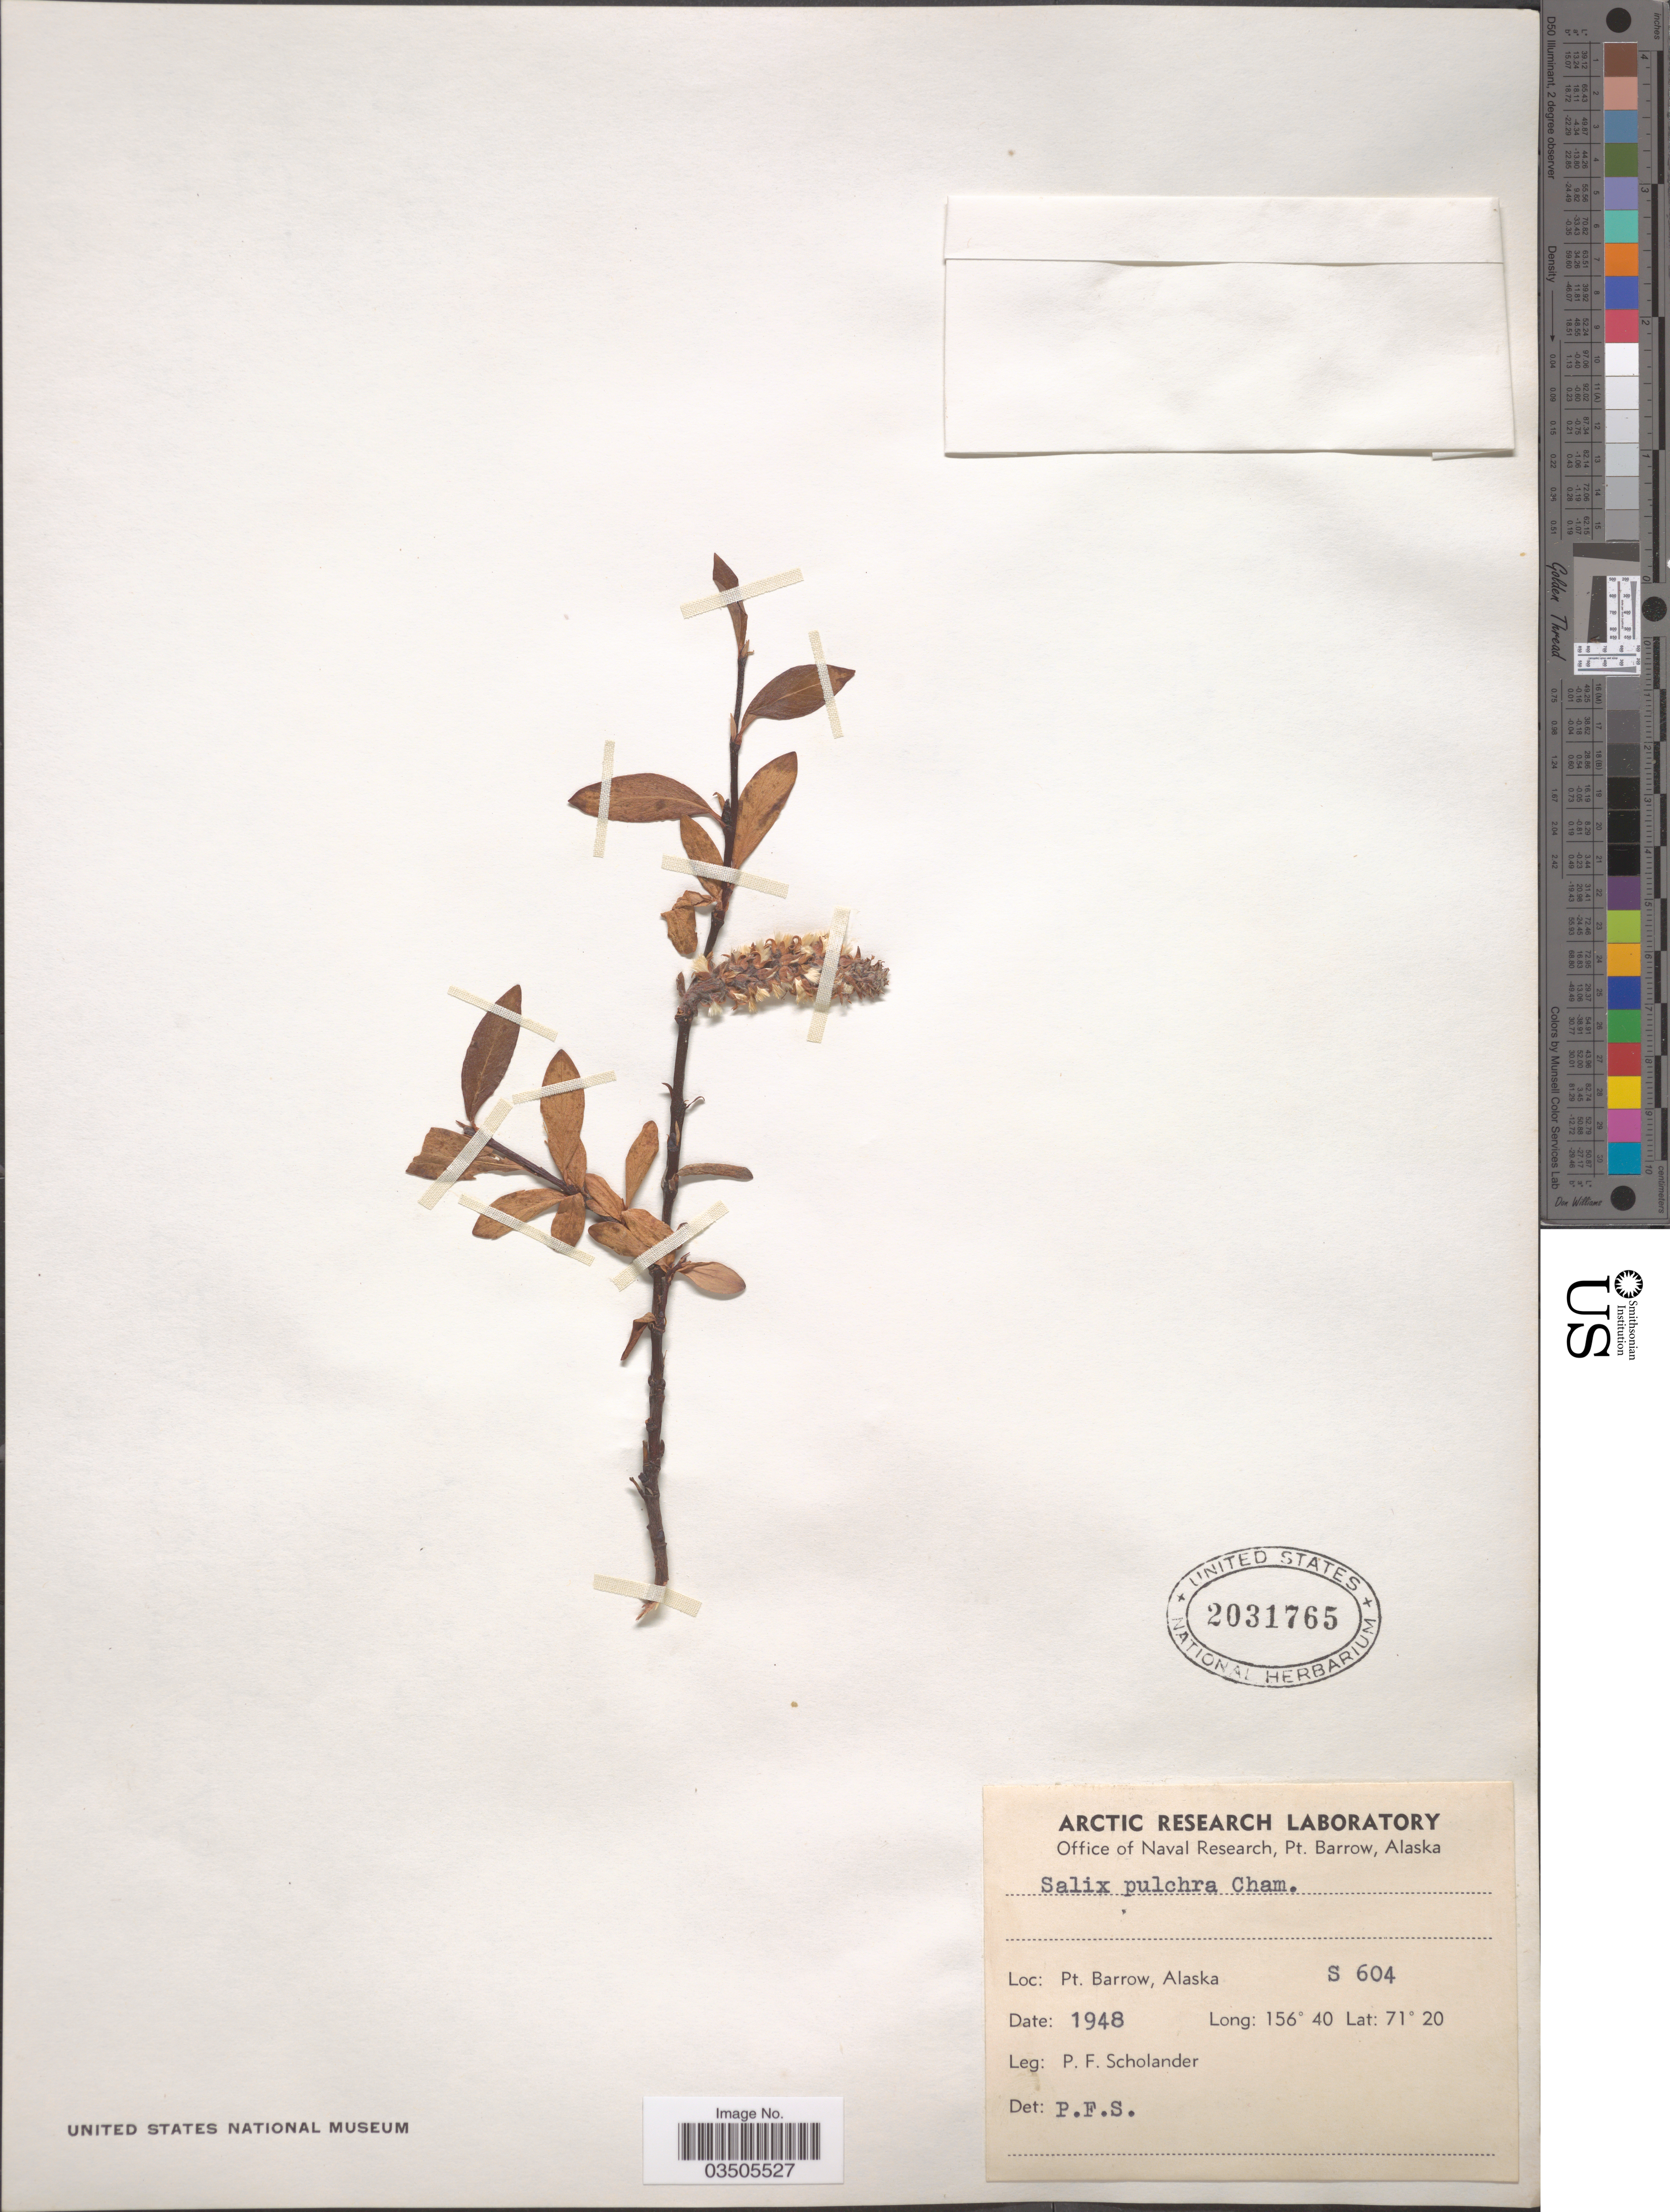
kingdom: Plantae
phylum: Tracheophyta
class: Magnoliopsida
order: Malpighiales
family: Salicaceae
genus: Salix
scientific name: Salix pulchra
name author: Cham.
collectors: P. Scholander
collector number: S604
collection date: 1948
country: United States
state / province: Alaska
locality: Pt. Barrow.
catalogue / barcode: US 2031765